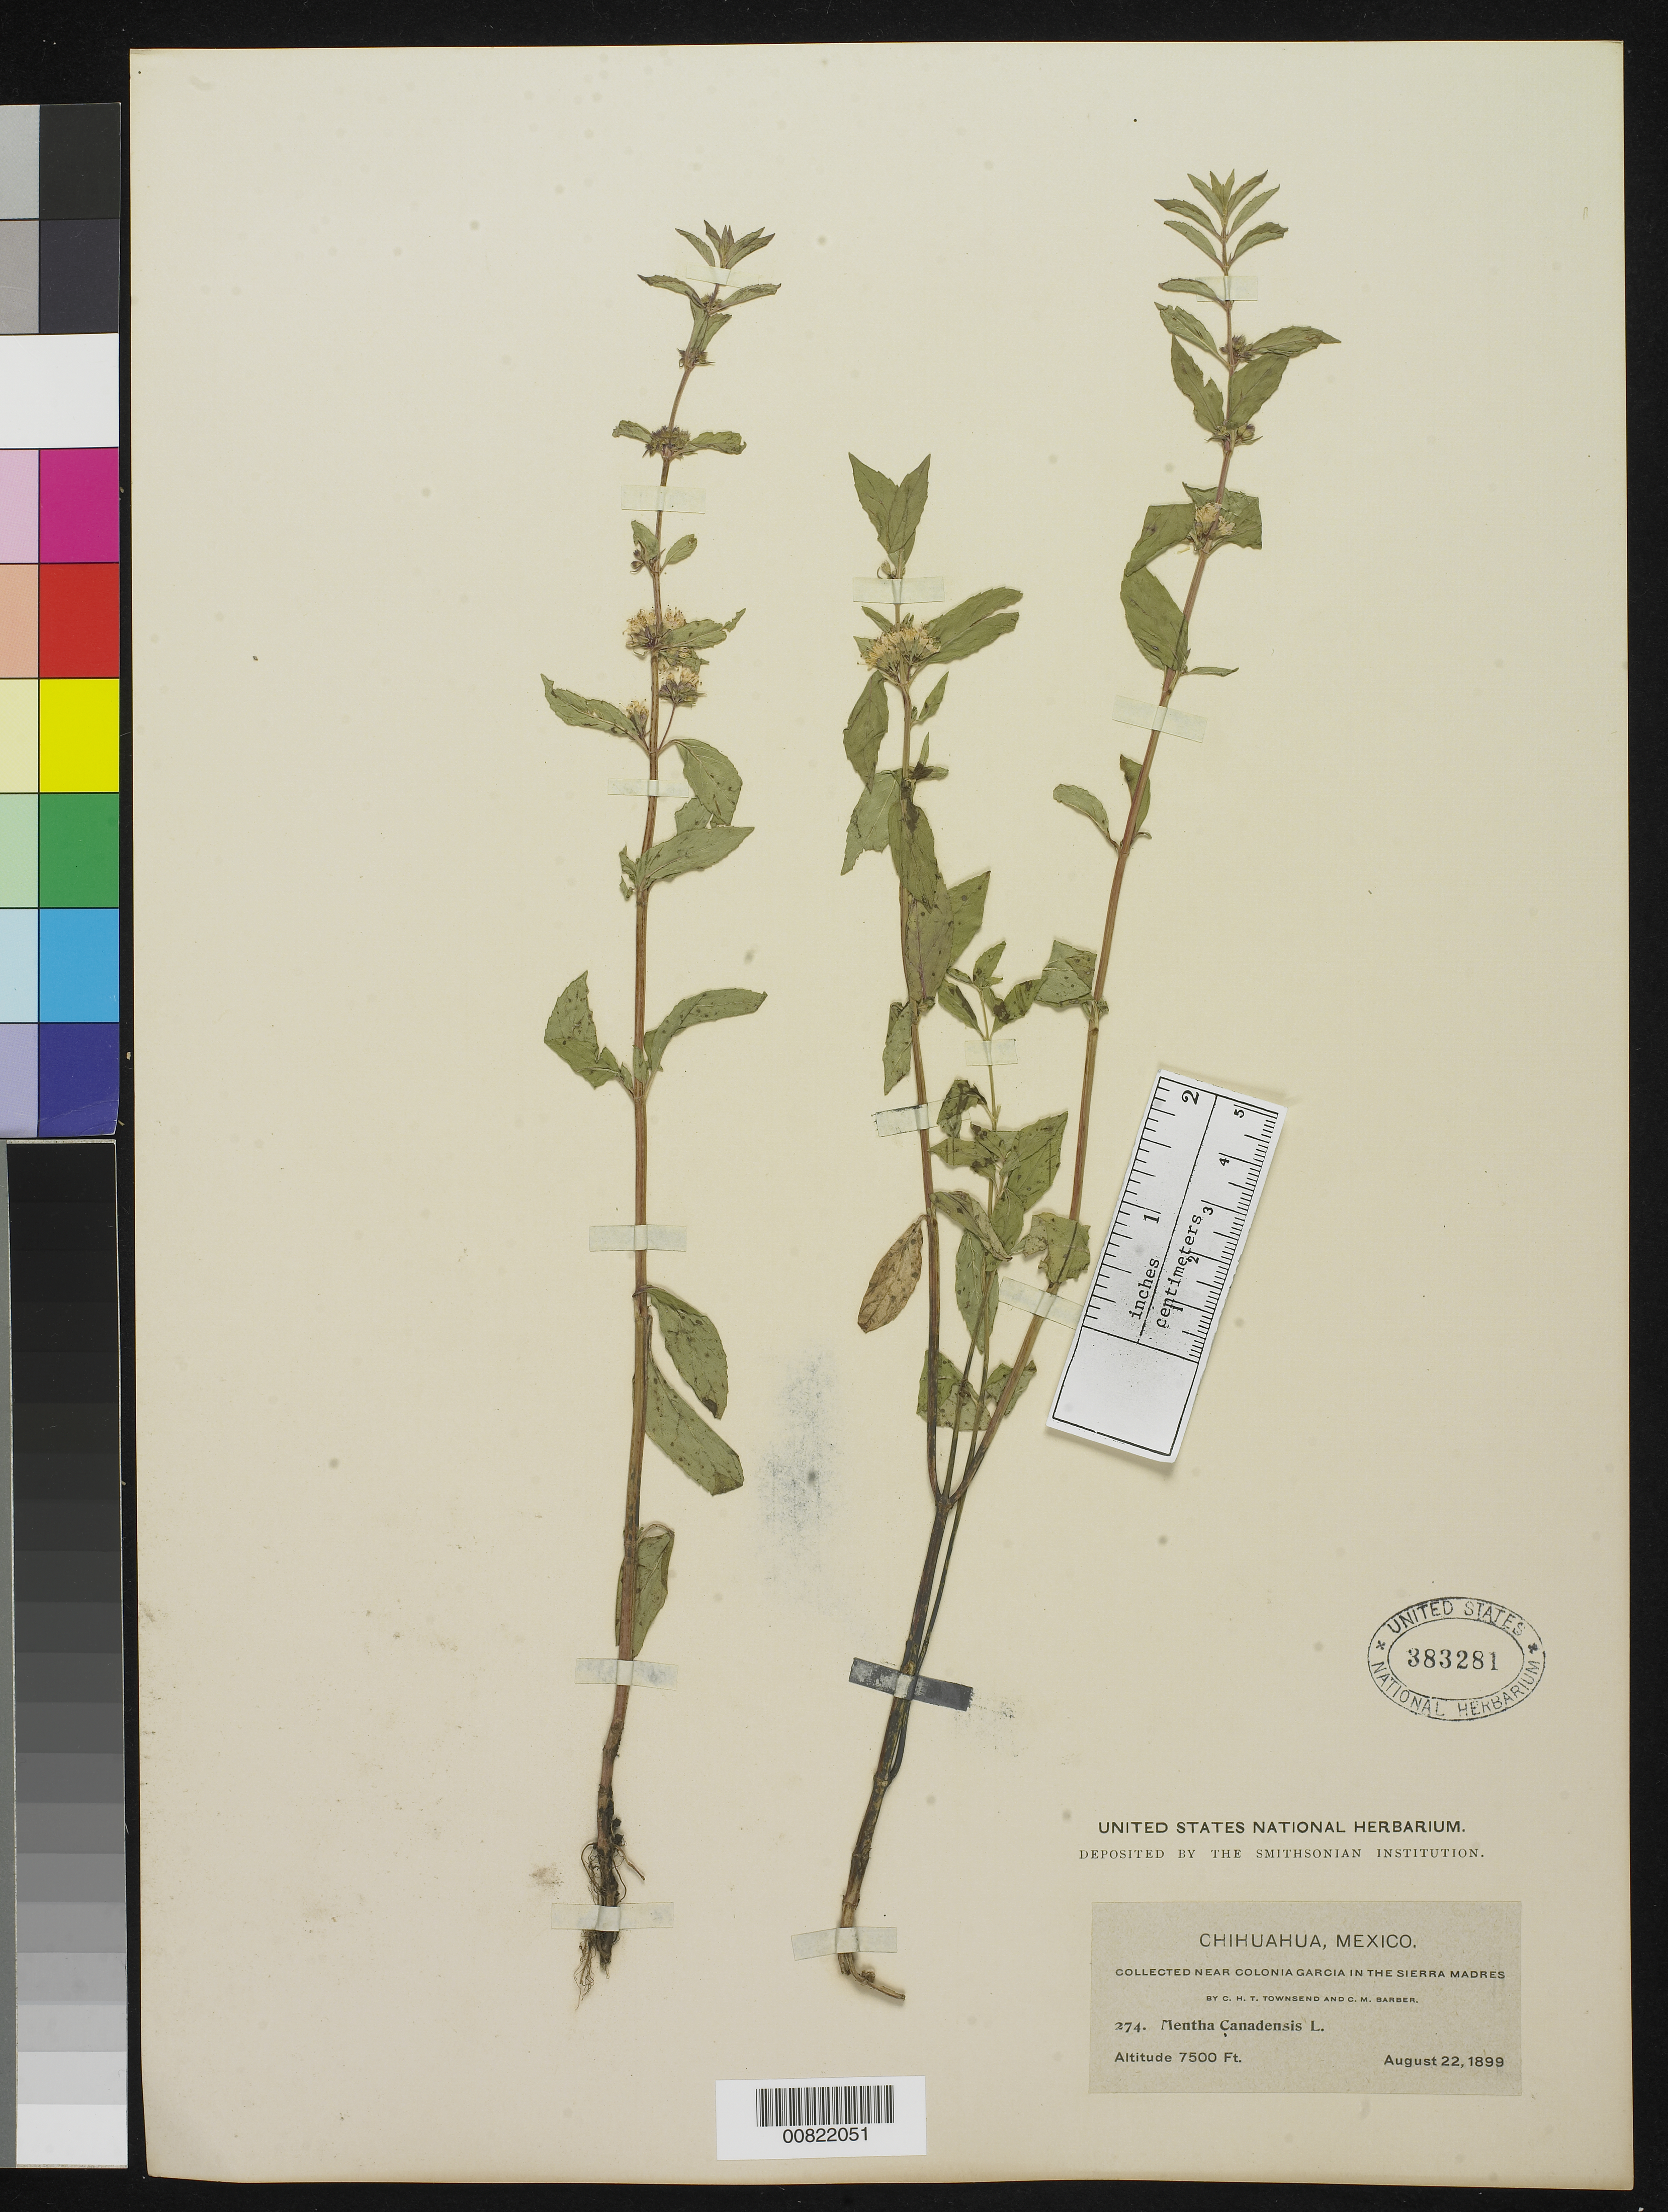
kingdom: Plantae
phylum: Tracheophyta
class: Magnoliopsida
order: Lamiales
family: Lamiaceae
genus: Mentha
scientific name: Mentha canadensis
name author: L.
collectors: C. H. T. Townsend & C. Barber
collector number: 274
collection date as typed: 22 Aug 1899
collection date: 1899-08-22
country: Mexico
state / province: Chihuahua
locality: Near Colonia García in the Sierra Madre.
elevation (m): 2286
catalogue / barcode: US 383281